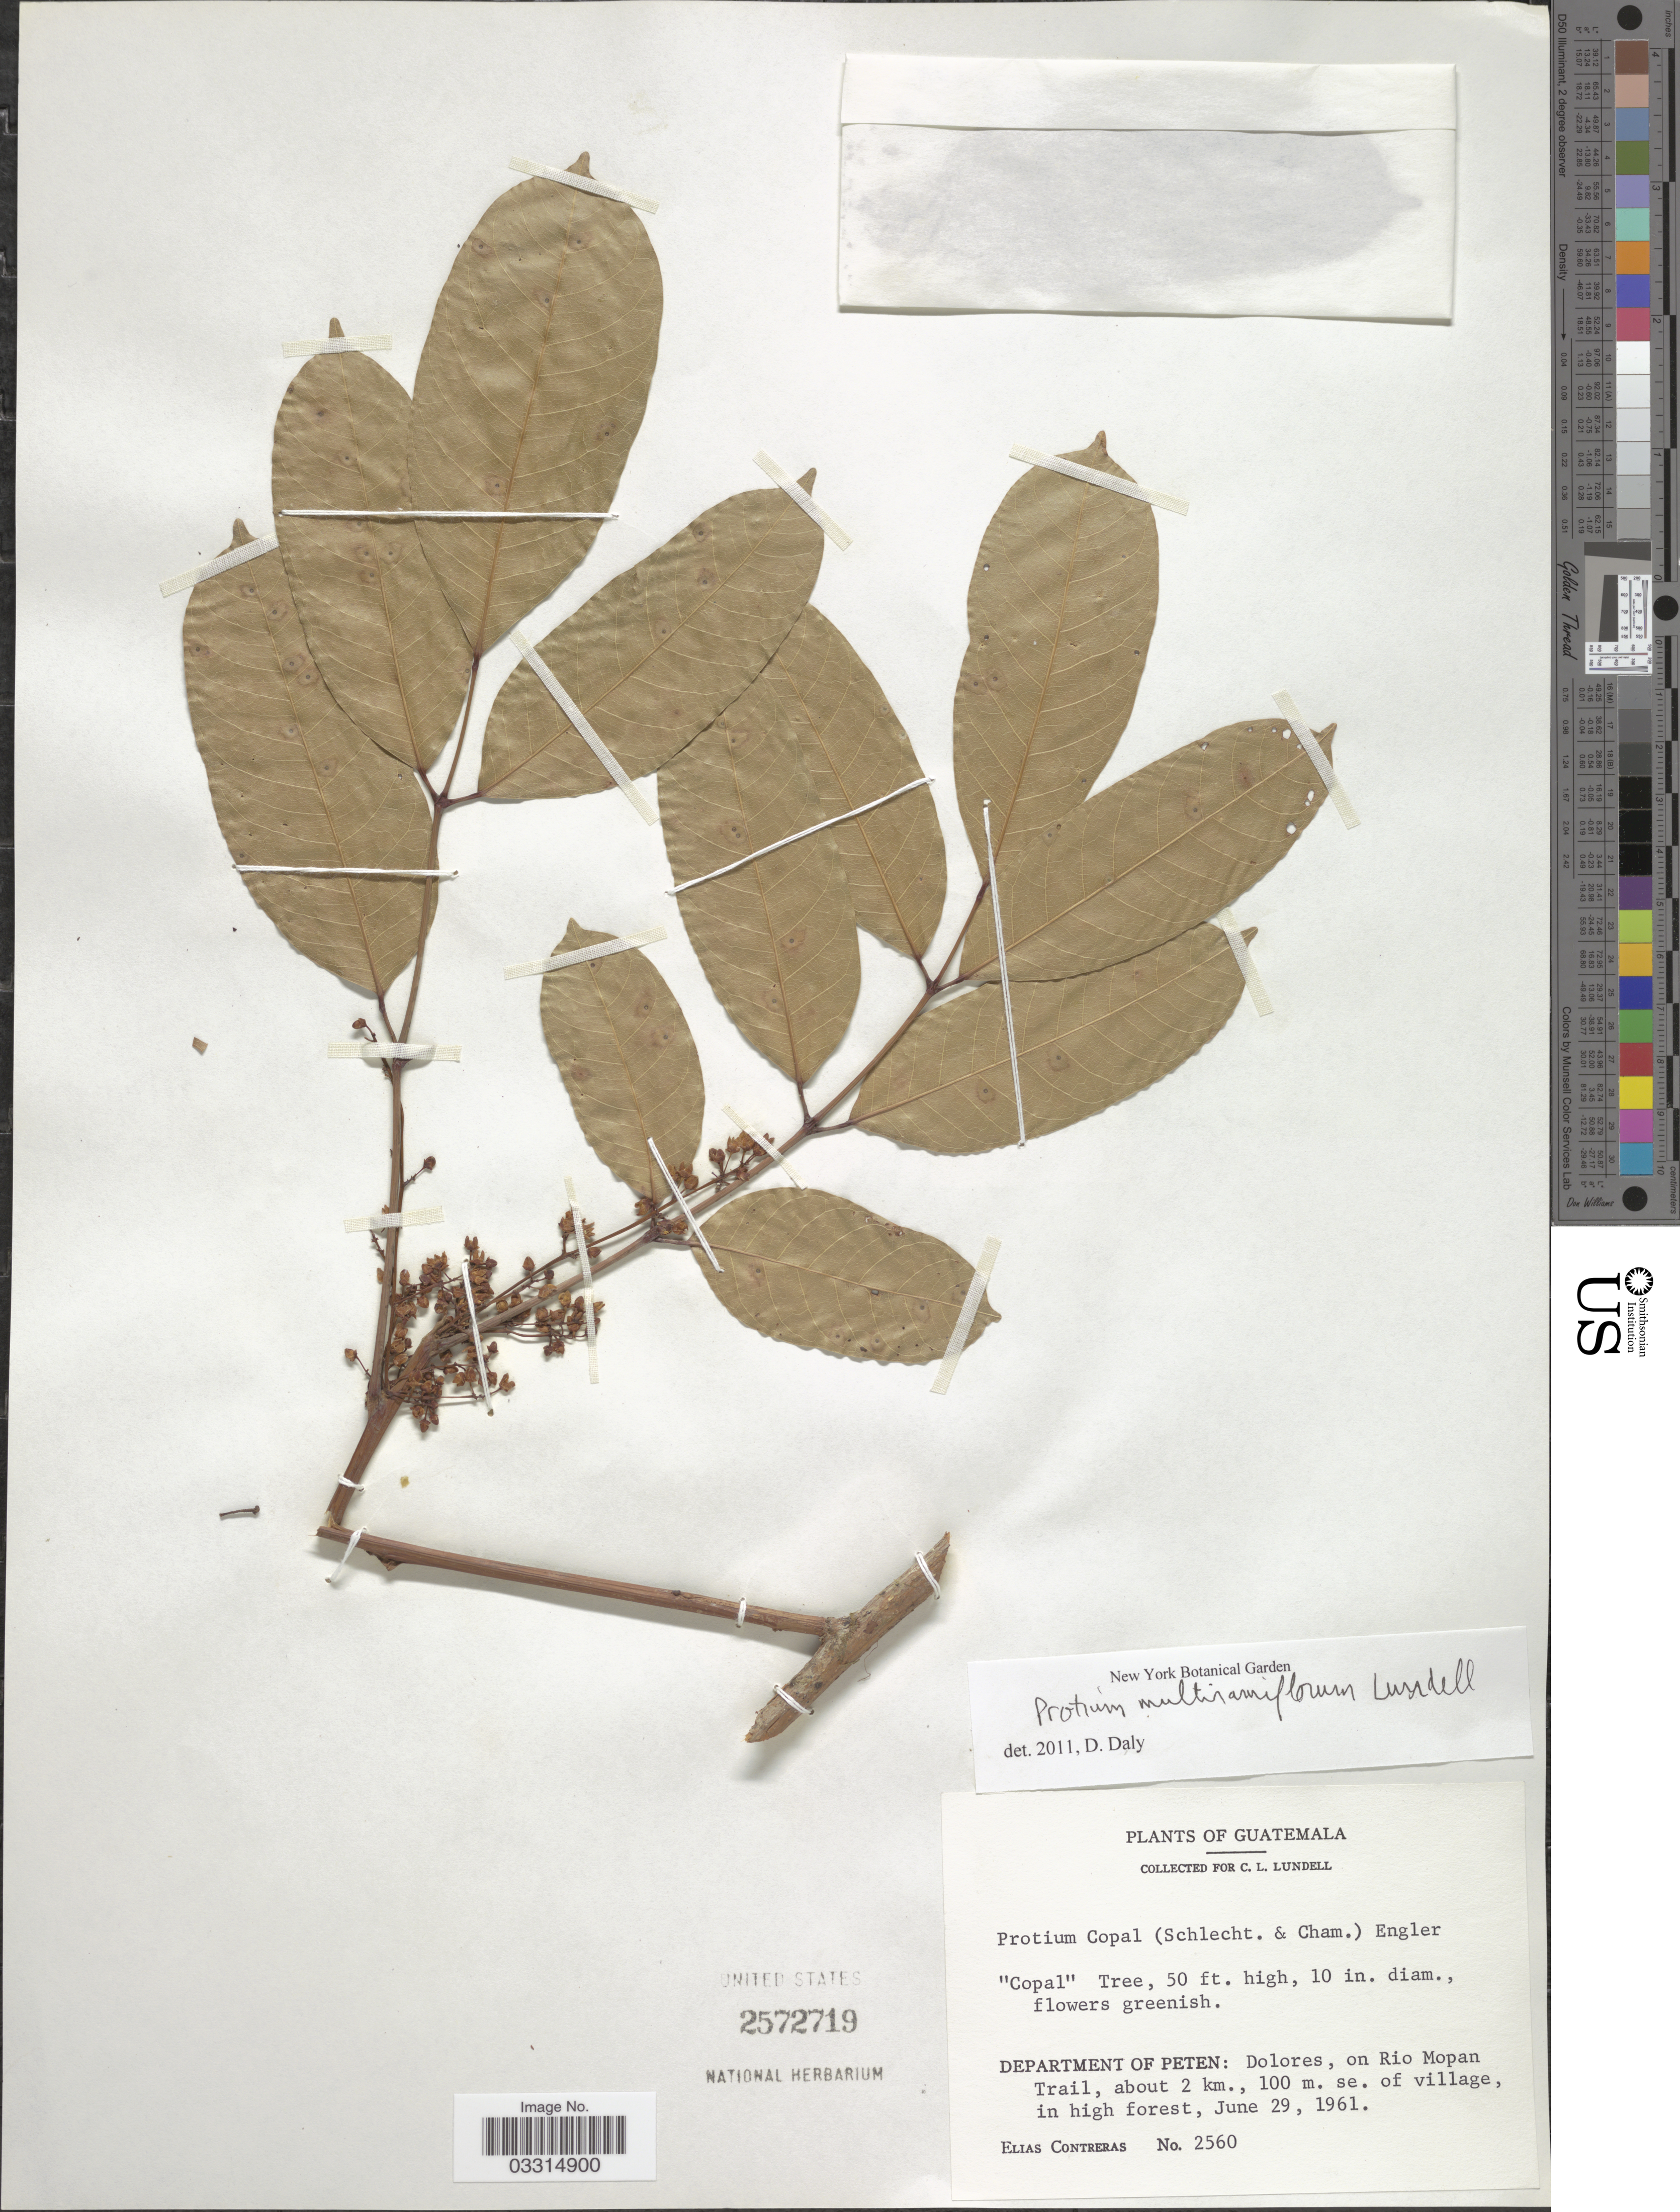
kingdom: Plantae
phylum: Tracheophyta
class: Magnoliopsida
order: Sapindales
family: Burseraceae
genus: Protium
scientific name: Protium multiramiflorum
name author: Lundell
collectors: E. Contreras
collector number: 2560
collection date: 1961-06-29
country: Guatemala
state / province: El Petén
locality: Department of Peten: Dolores, on Rio Mopan Trail, about 2 km., 100 m. se. of village.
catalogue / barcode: US 2572719